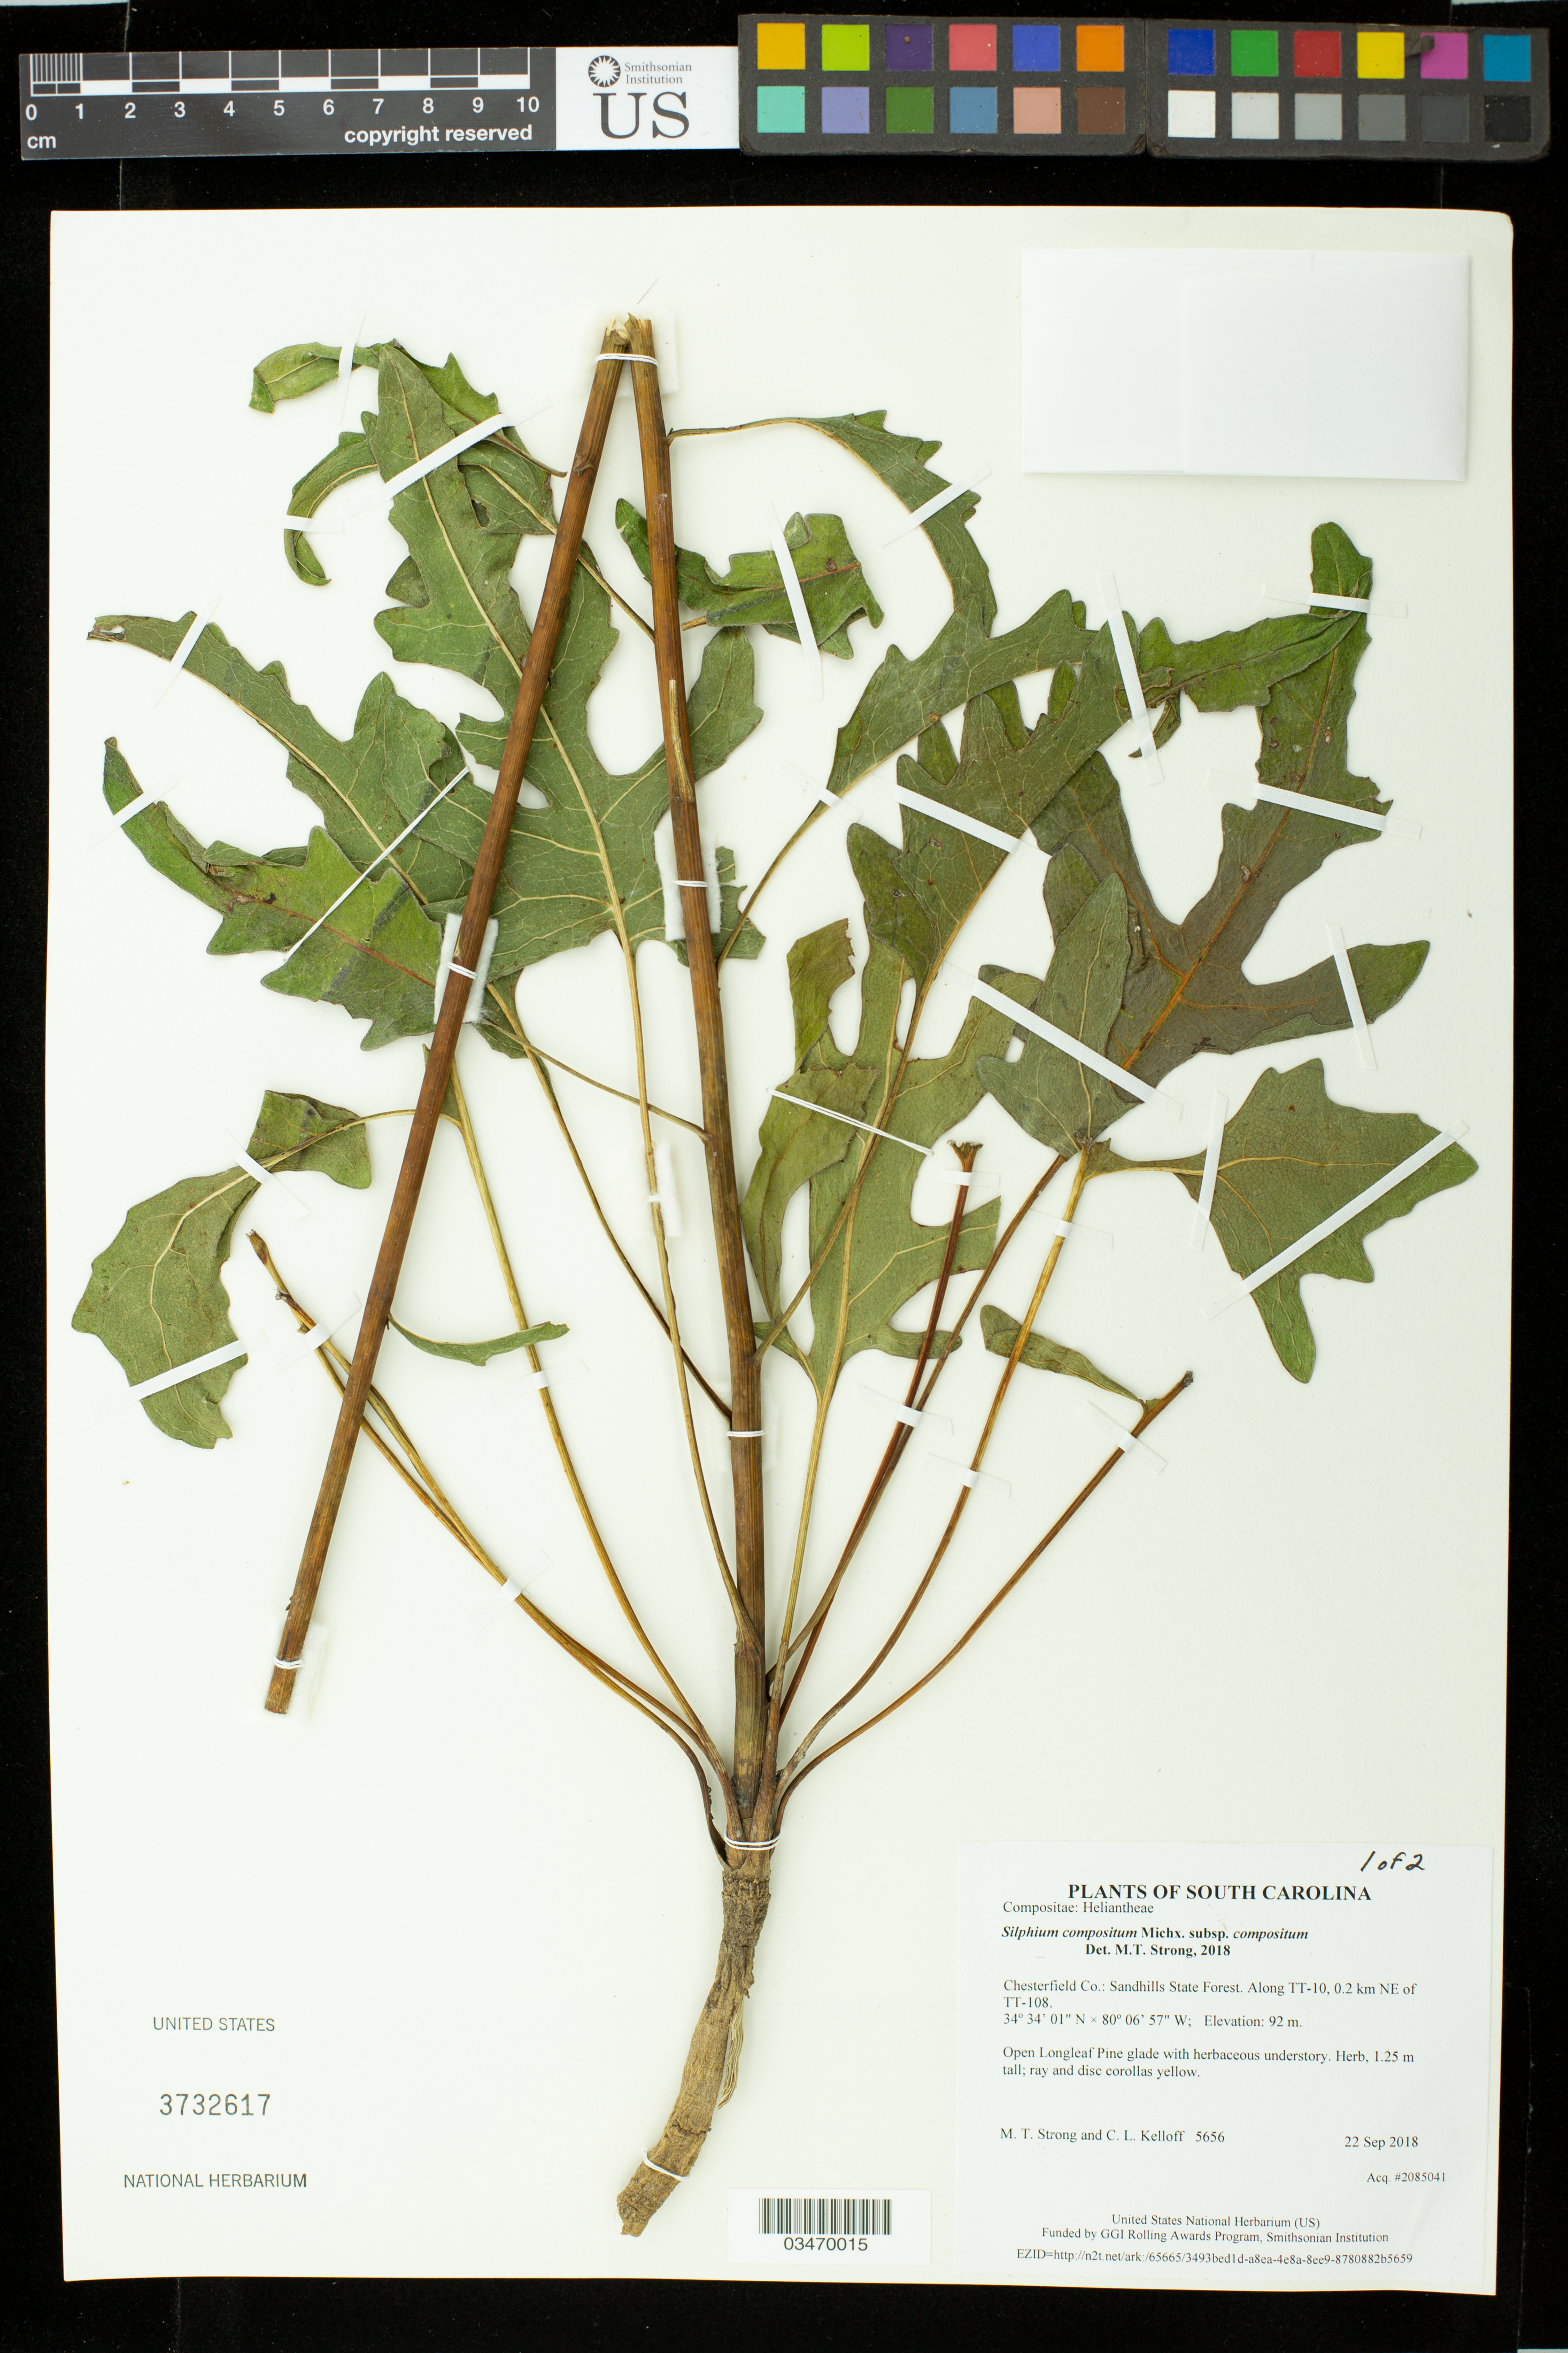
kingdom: Plantae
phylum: Tracheophyta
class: Magnoliopsida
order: Asterales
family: Asteraceae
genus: Silphium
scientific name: Silphium compositum Michx. subsp. compositum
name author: Michx.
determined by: Strong, M. T., (US), Smithsonian Institution - National Museum of Natural History (UNITED STATES)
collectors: M. T. Strong & C. L. Kelloff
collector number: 5656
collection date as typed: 22 Sep 2018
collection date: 2018-09-22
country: United States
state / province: South Carolina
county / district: Chesterfield Co.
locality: Sandhills State Forest. Edge of pine plantation along TT-10, 0.2 km NE of TT-108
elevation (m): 92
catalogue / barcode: US 3732617